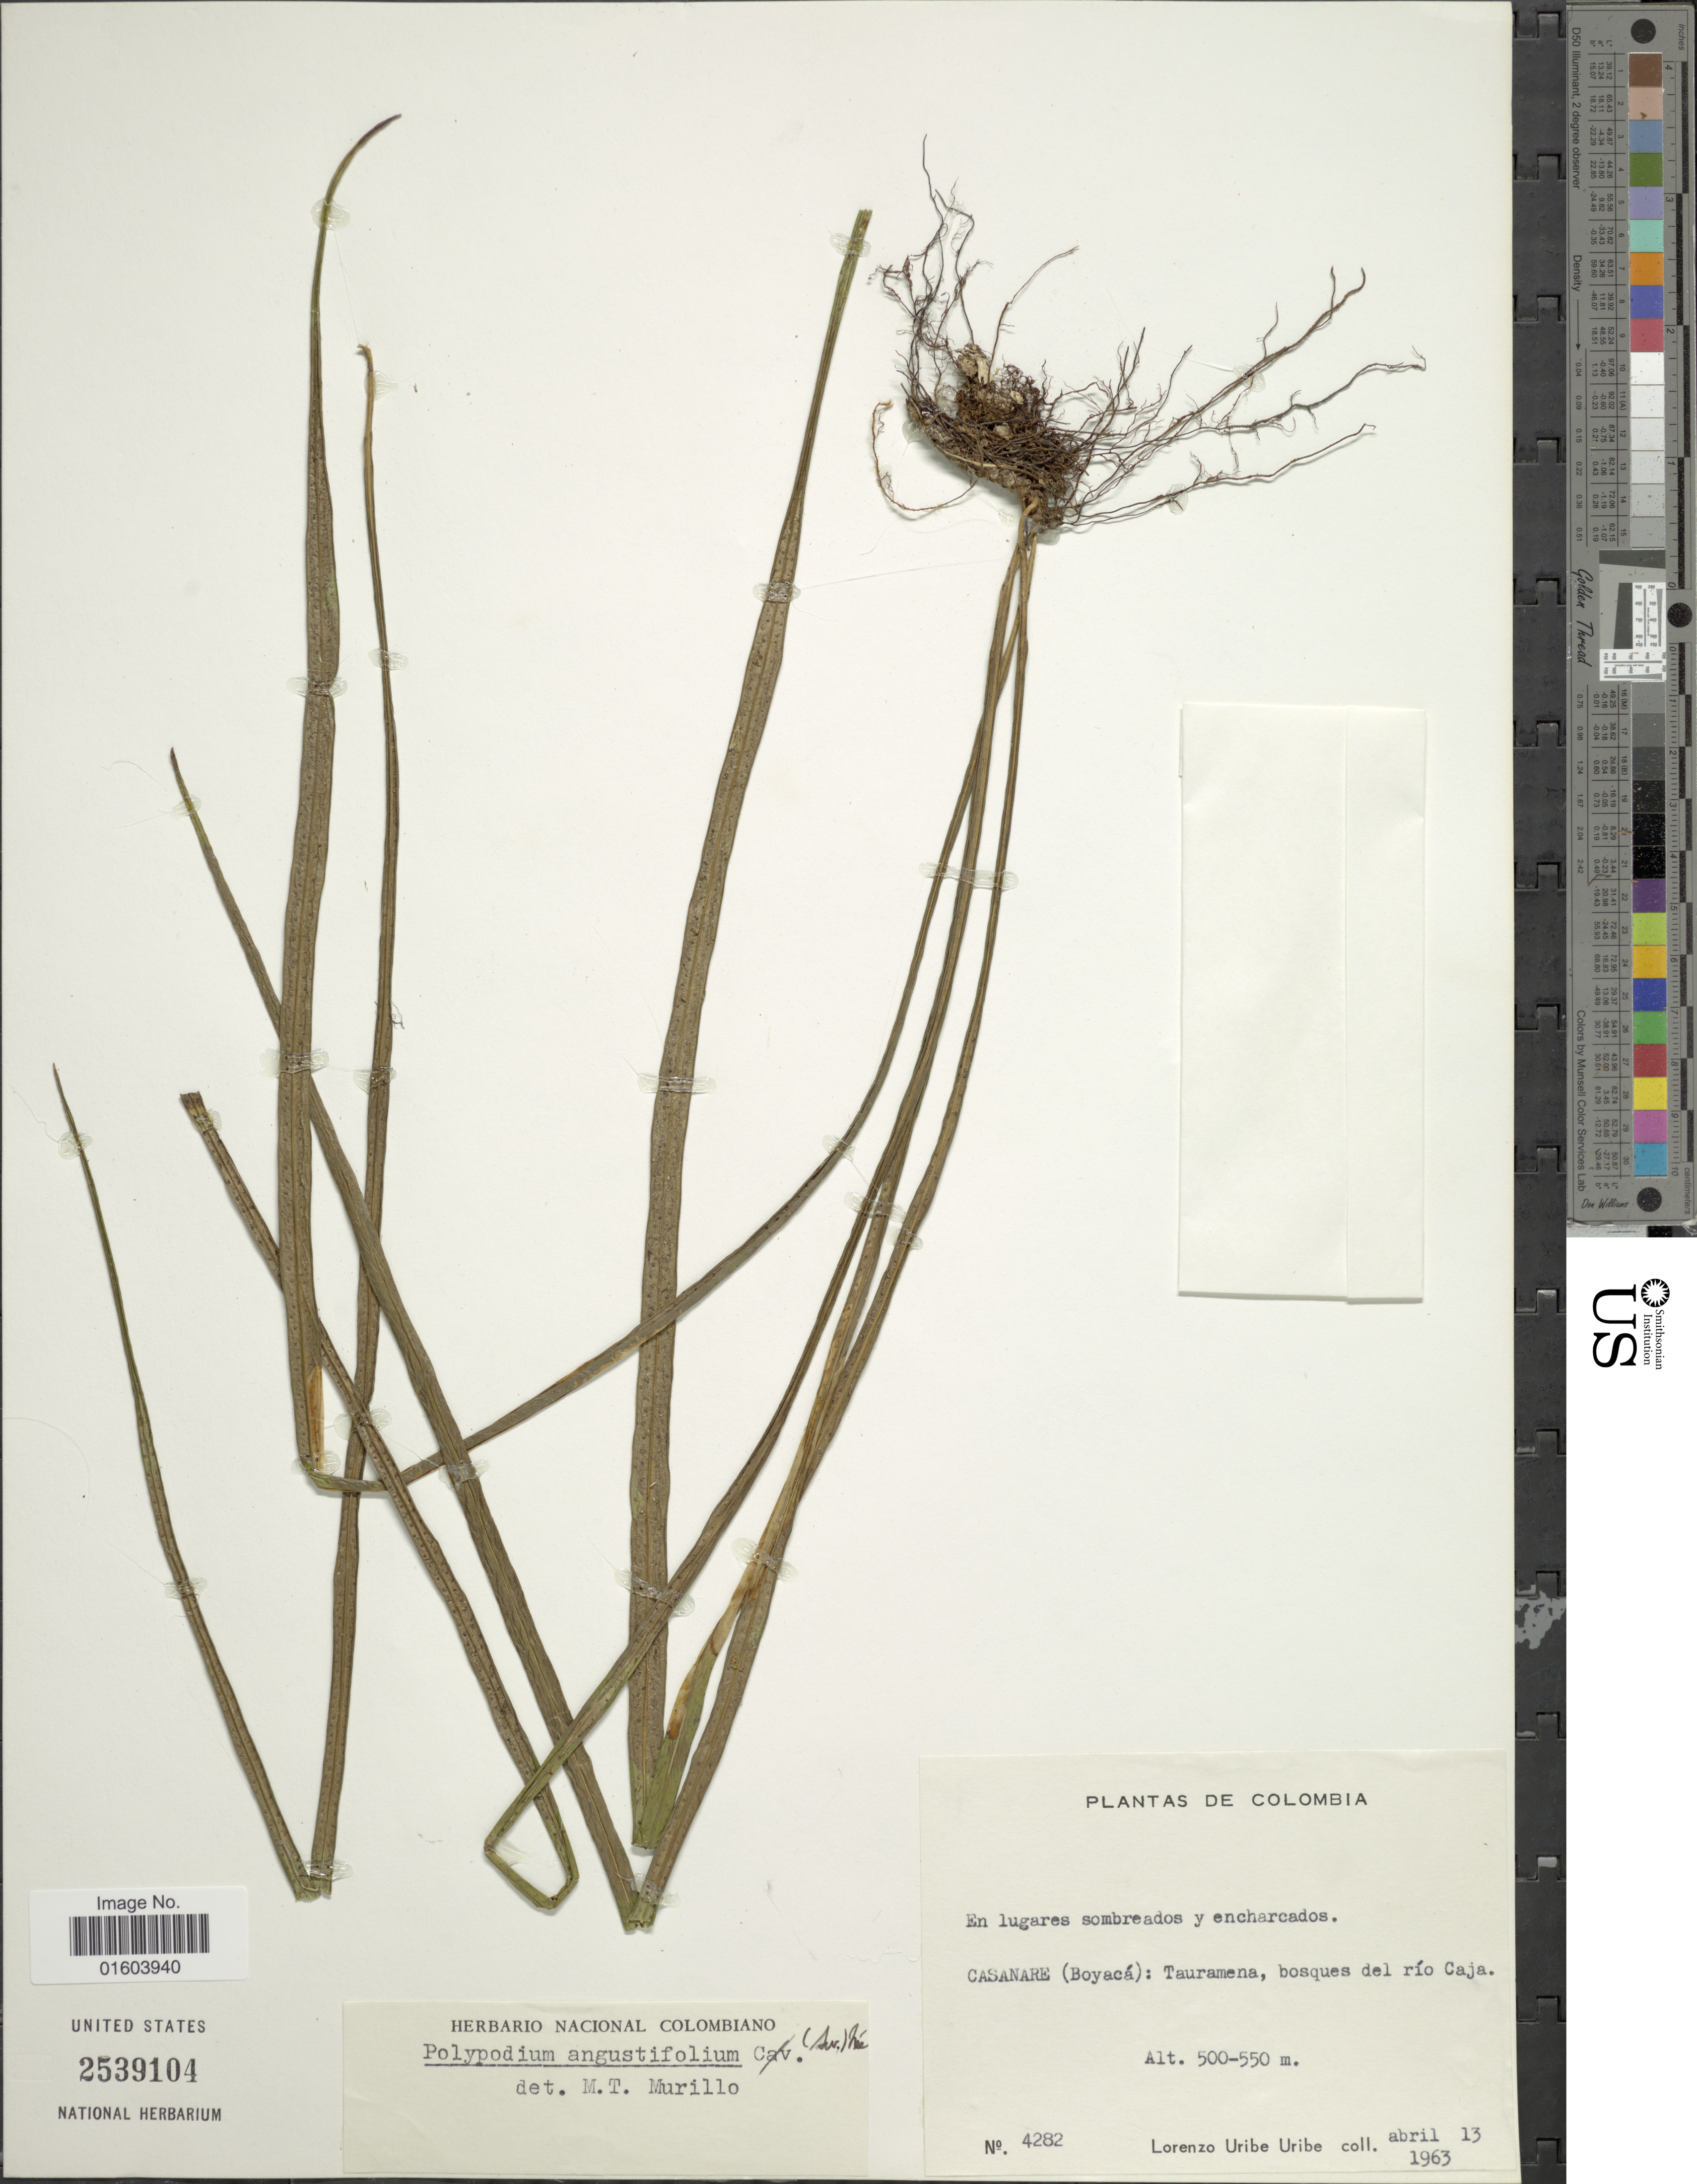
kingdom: Plantae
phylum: Tracheophyta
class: Polypodiopsida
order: Polypodiales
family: Polypodiaceae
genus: Campyloneurum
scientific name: Campyloneurum angustifolium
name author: (Sw.) Fée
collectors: L. Uribe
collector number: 4282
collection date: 1963-04-13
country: Colombia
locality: Colombia, Casanare (Boyaca): Tauramena, bosques del rio Caja.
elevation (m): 500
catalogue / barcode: US 2539104